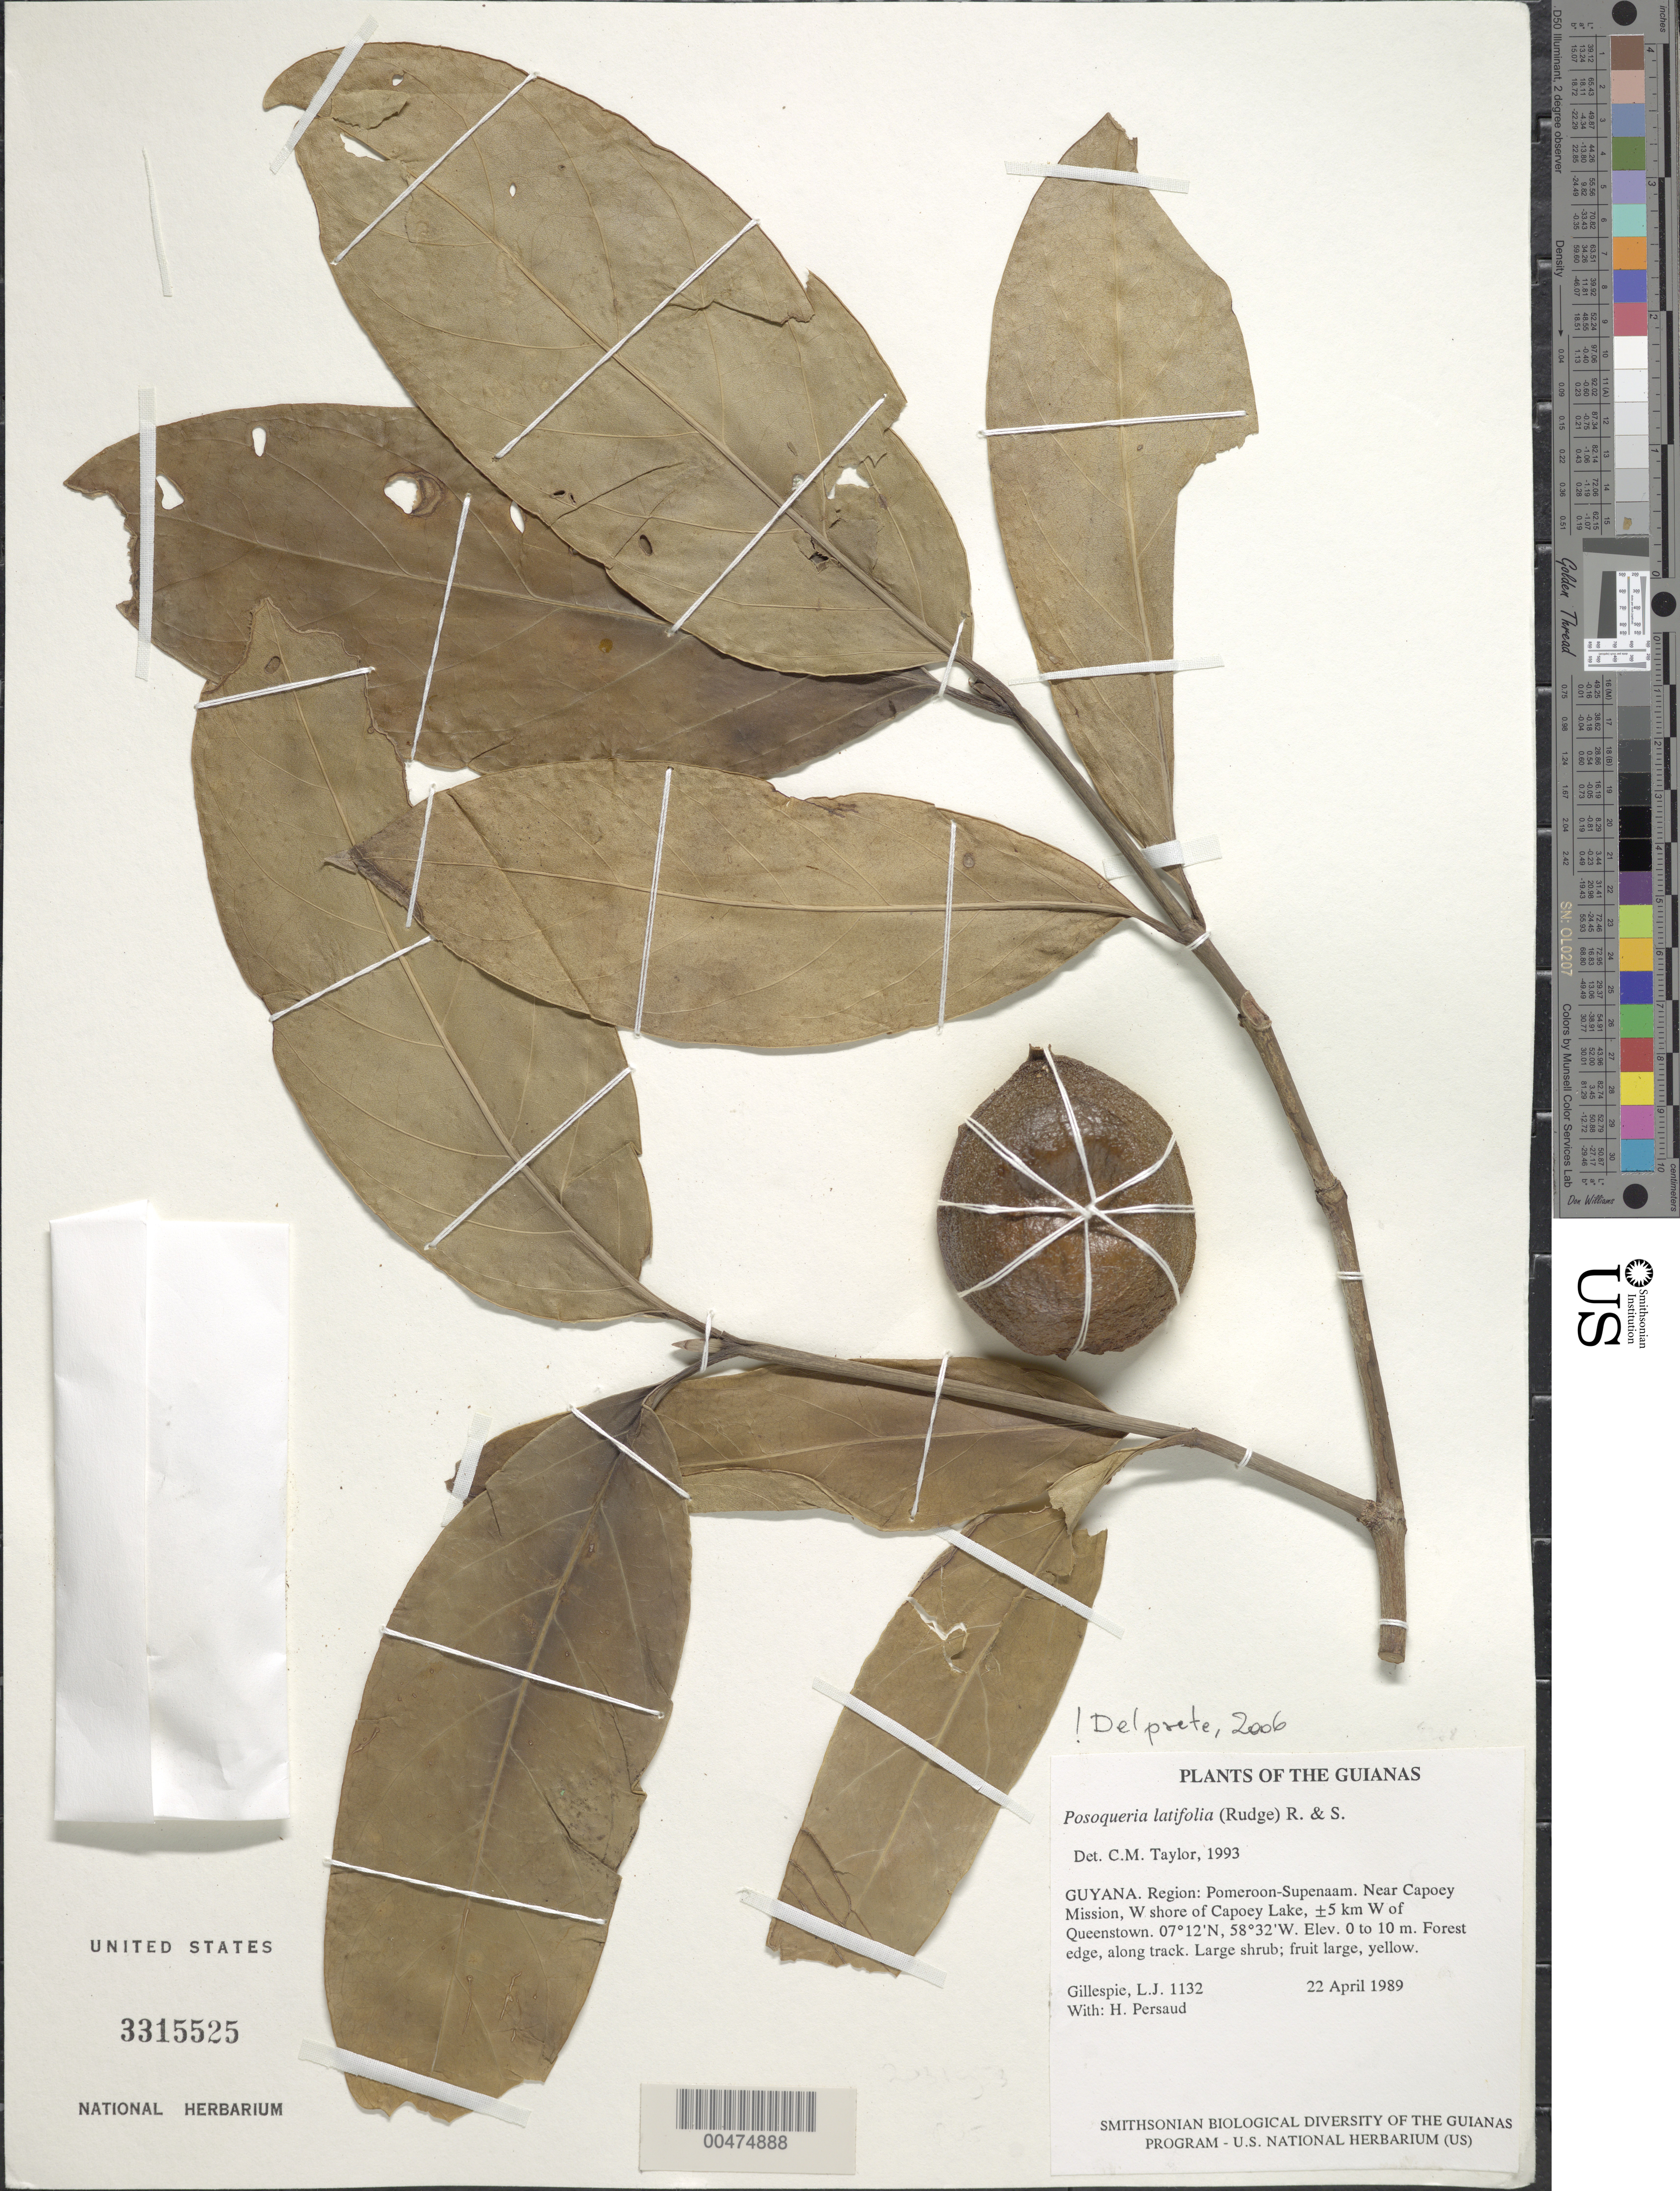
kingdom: Plantae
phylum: Tracheophyta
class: Magnoliopsida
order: Gentianales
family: Rubiaceae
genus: Posoqueria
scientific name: Posoqueria latifolia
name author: (Rudge) Roem. & Schult.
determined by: Delprete, P. G., Herb. de Guyane Cay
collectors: L. J. Gillespie & H. Persaud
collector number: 1132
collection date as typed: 22 April 1989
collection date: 1989-04-22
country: Guyana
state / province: Pomeroon-Supenaam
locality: Capoey Mission, west shore of Capoey Lake, ±5 km W of Queenstown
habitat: Forest edge, along track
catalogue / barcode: US 3315525